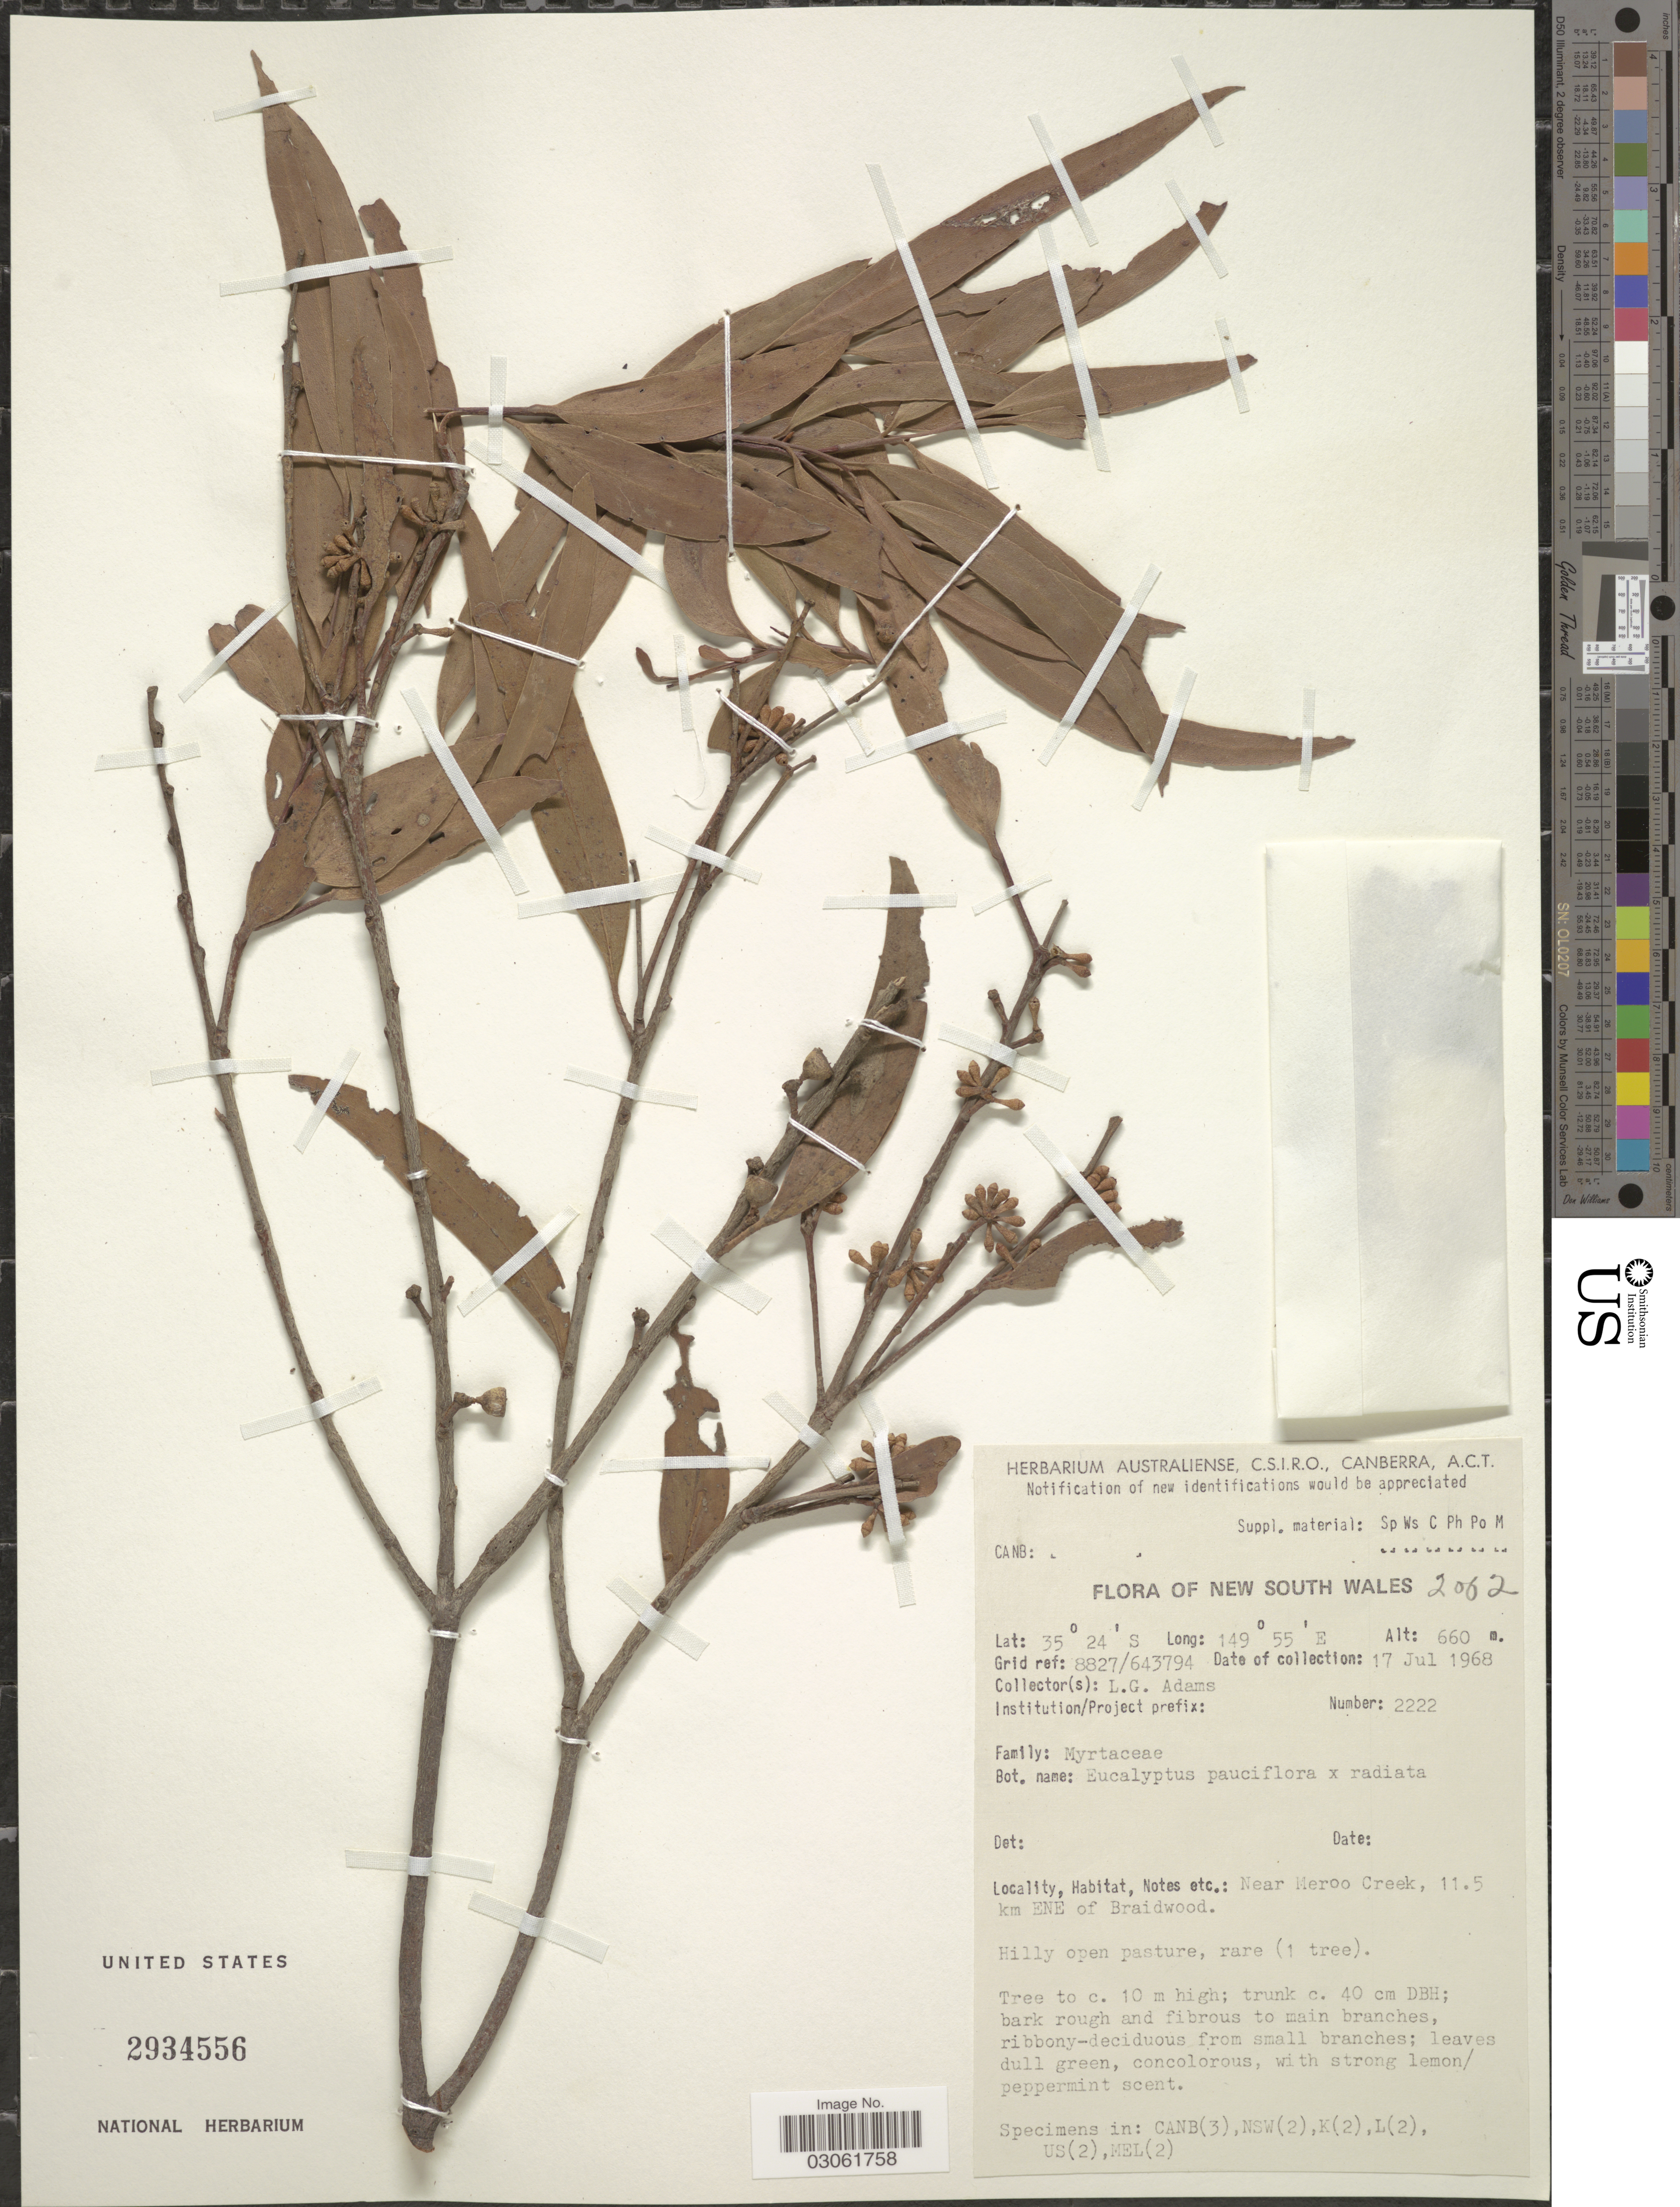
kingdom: Plantae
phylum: Tracheophyta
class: Magnoliopsida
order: Myrtales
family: Myrtaceae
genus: Eucalyptus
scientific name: Eucalyptus pauciflora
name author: Sieber ex Spreng.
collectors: L. G. Adams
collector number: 2222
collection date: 1968-07-17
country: Australia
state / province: New South Wales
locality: Grid ref: 8827/ 643794. Near Meroo Creek, 11.5 km ENE of Braidwood.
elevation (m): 660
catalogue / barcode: US 2934556